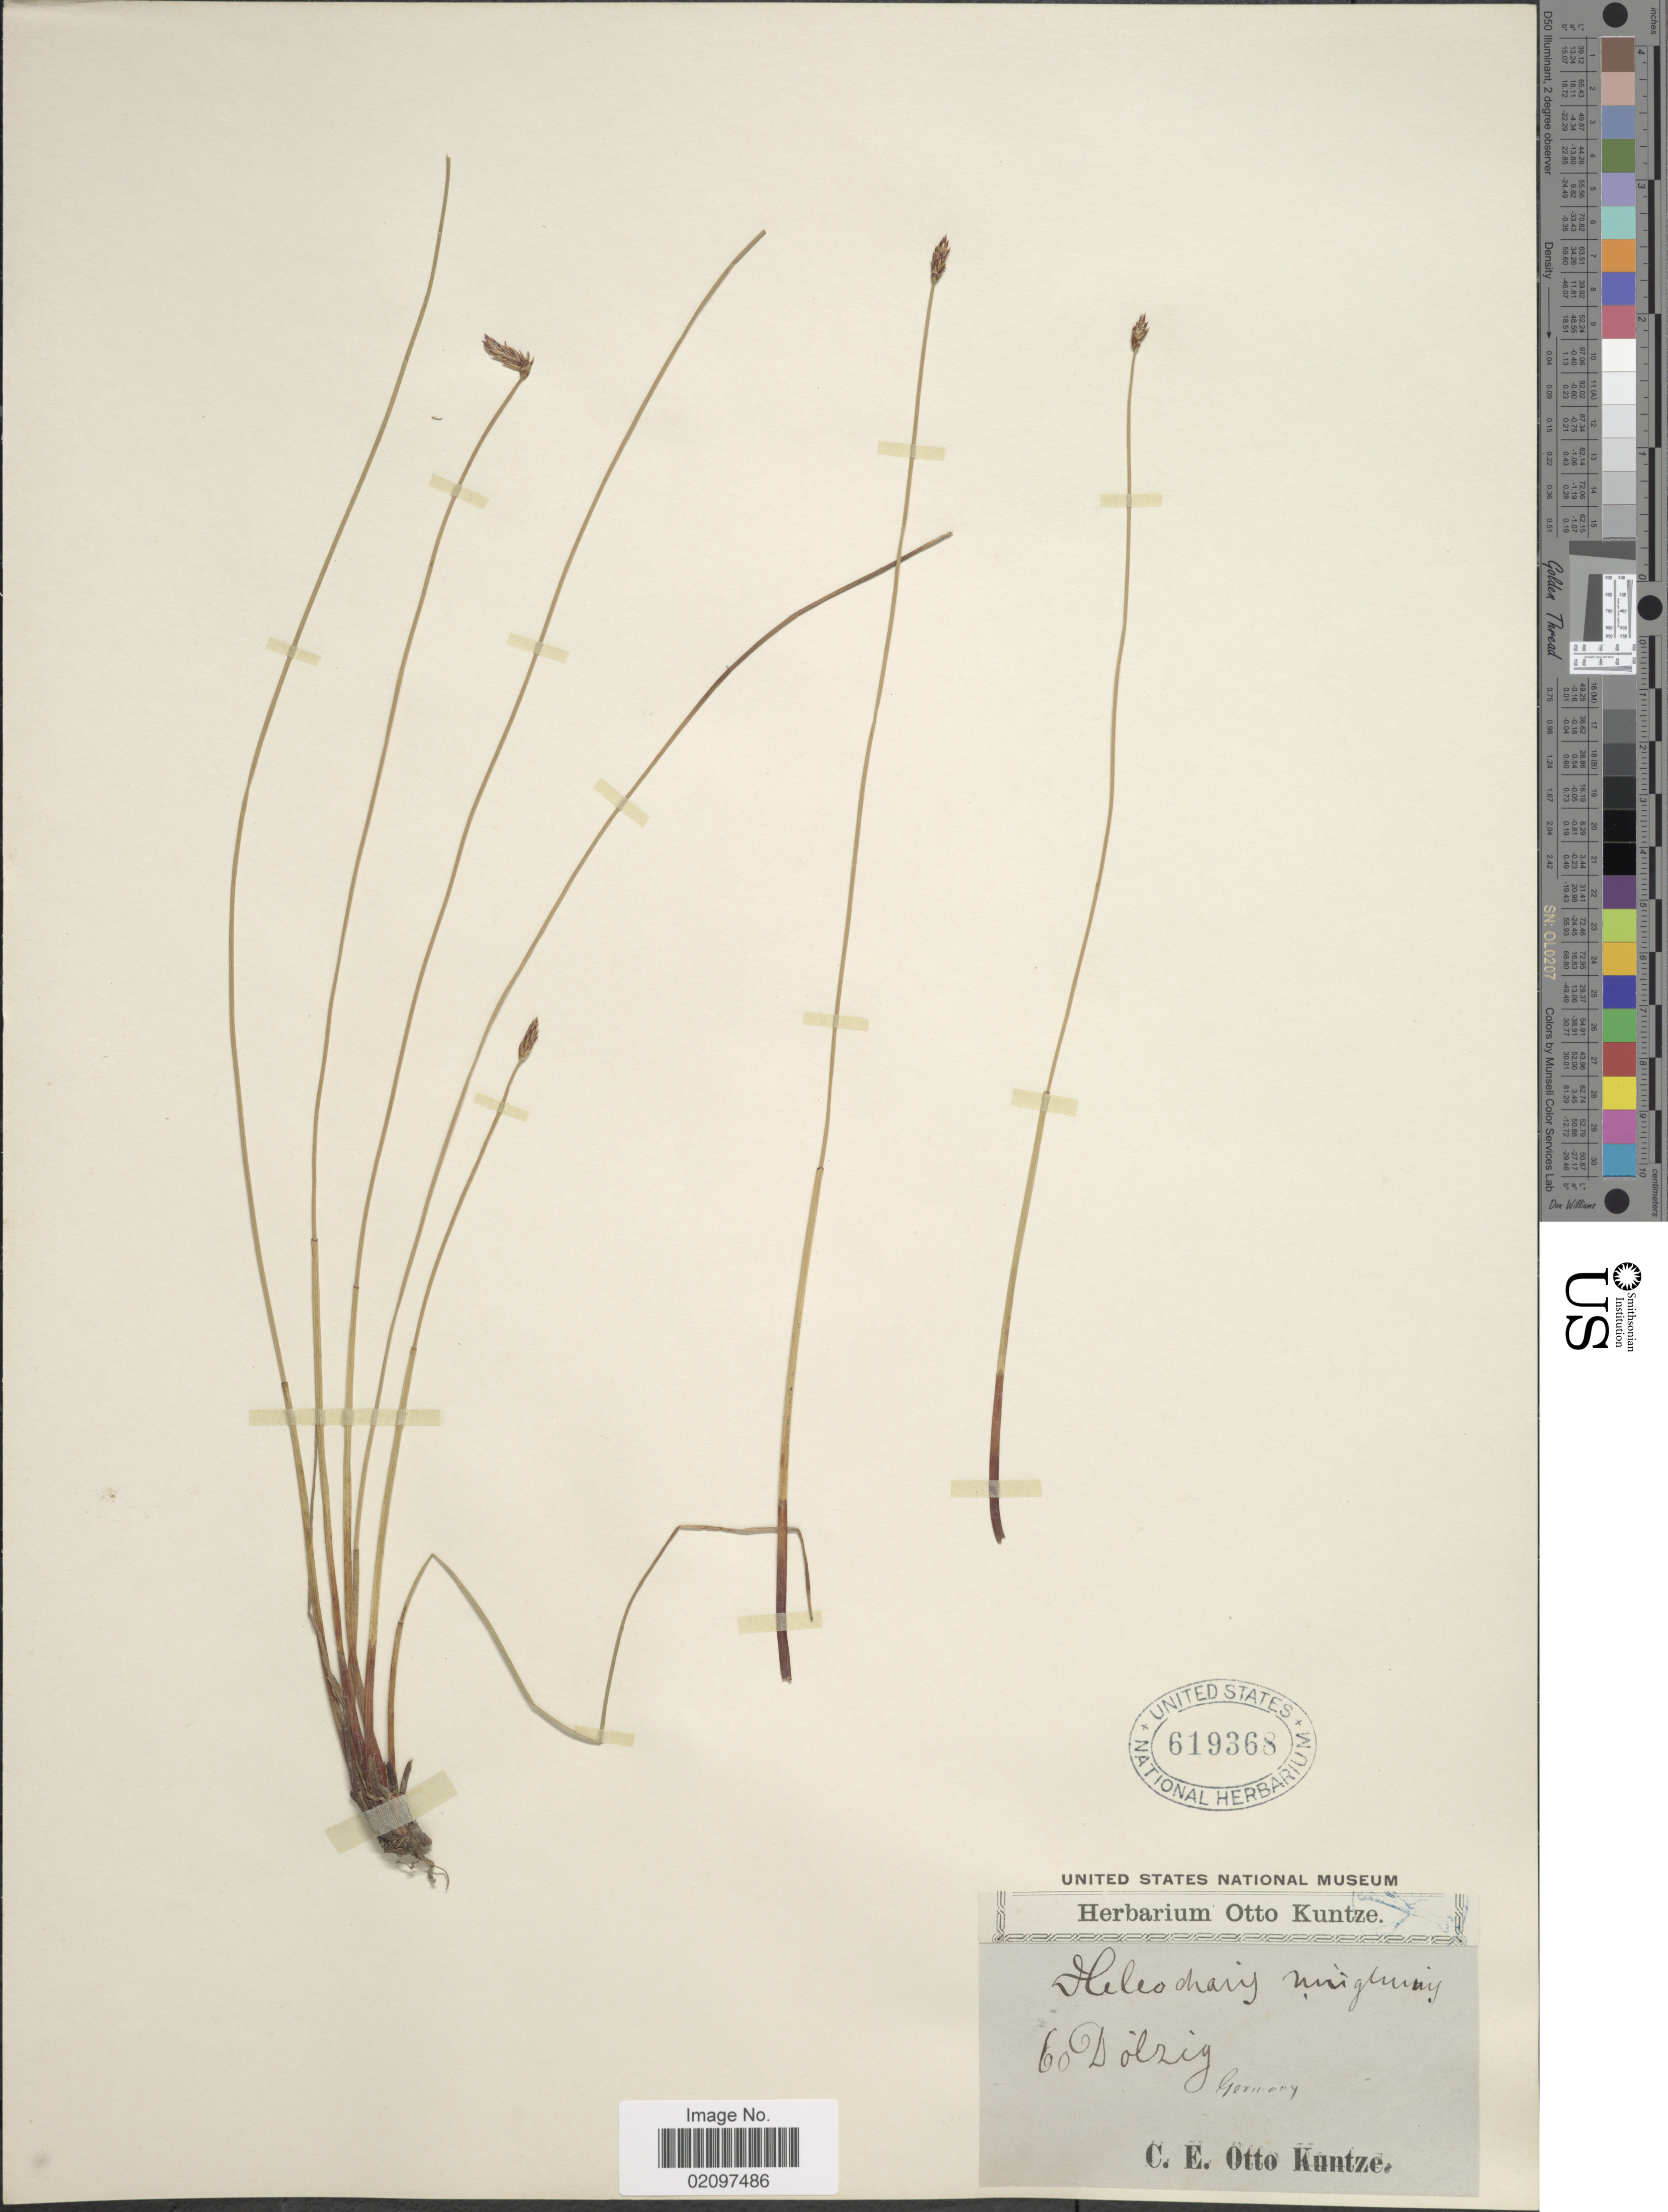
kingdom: Plantae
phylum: Tracheophyta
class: Liliopsida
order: Poales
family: Cyperaceae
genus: Eleocharis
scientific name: Eleocharis uniglumis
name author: (Link) Schult.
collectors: C.E.O. Kuntze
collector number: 60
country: Germany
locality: Dolzig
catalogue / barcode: US 619368